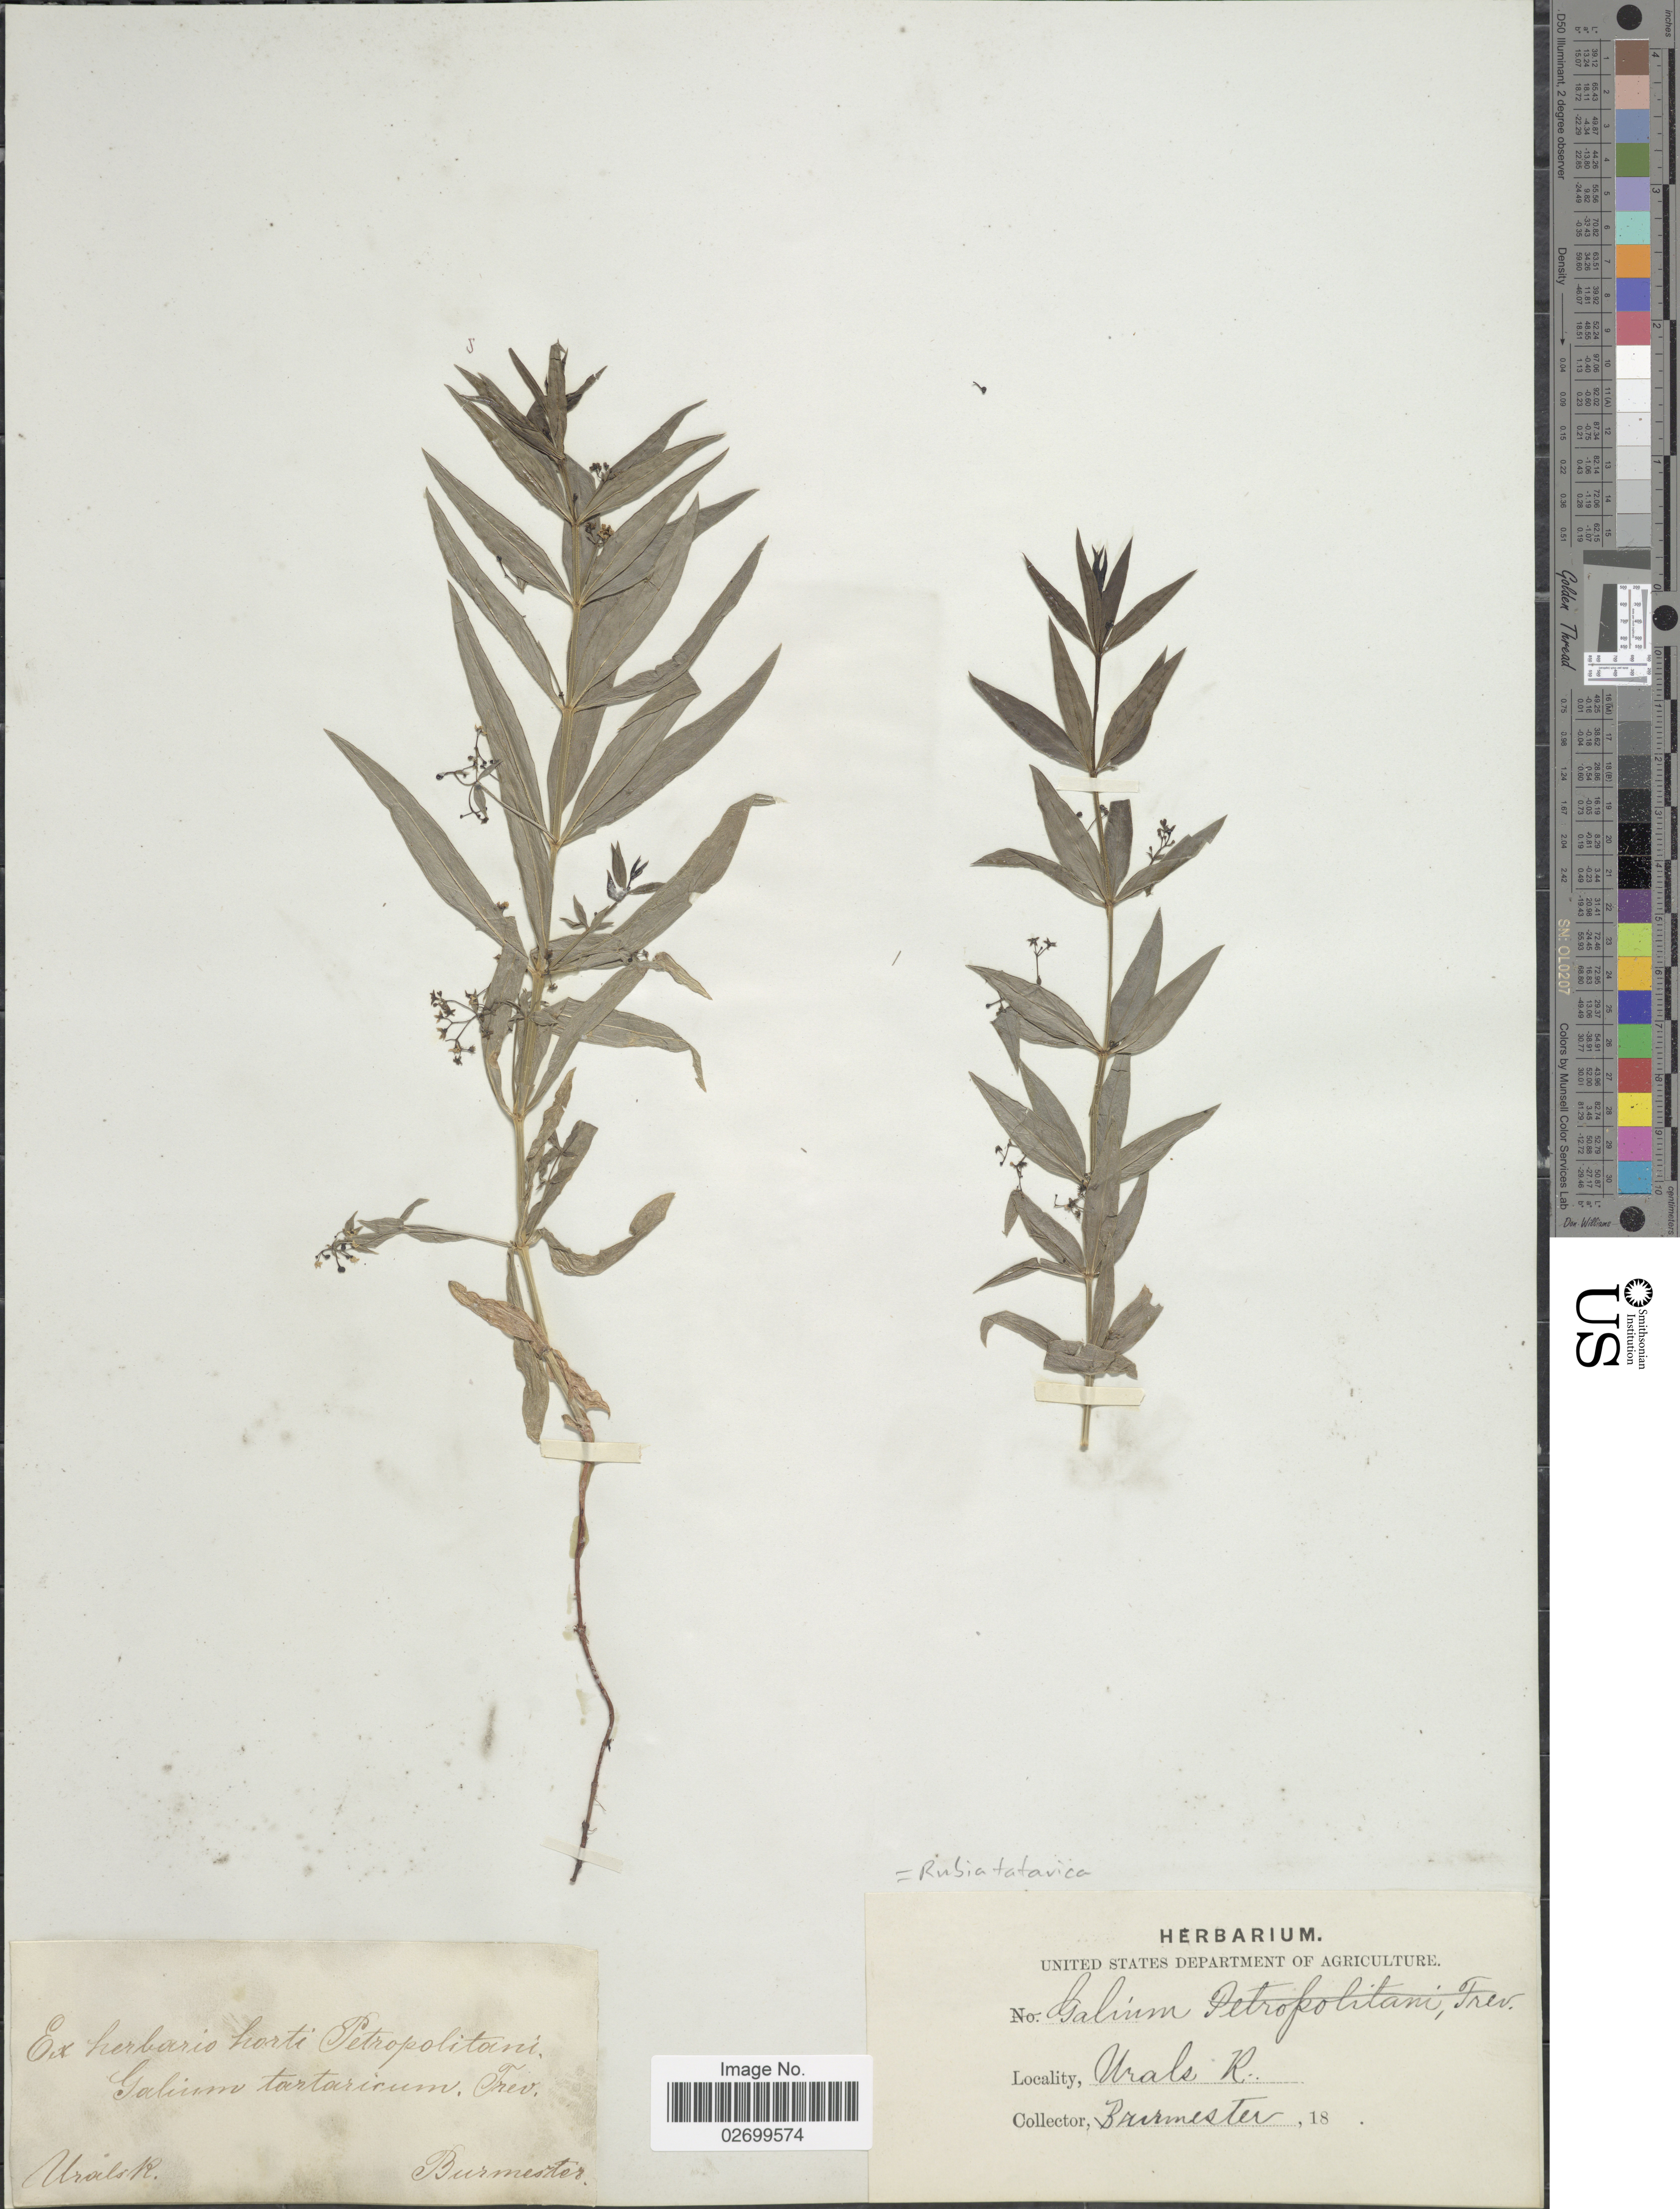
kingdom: Plantae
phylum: Tracheophyta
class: Magnoliopsida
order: Gentianales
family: Rubiaceae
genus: Rubia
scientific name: Rubia tatarica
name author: (Trevir.) F. Schmidt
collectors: Burmester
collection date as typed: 18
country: Kazakhstan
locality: Uralsk